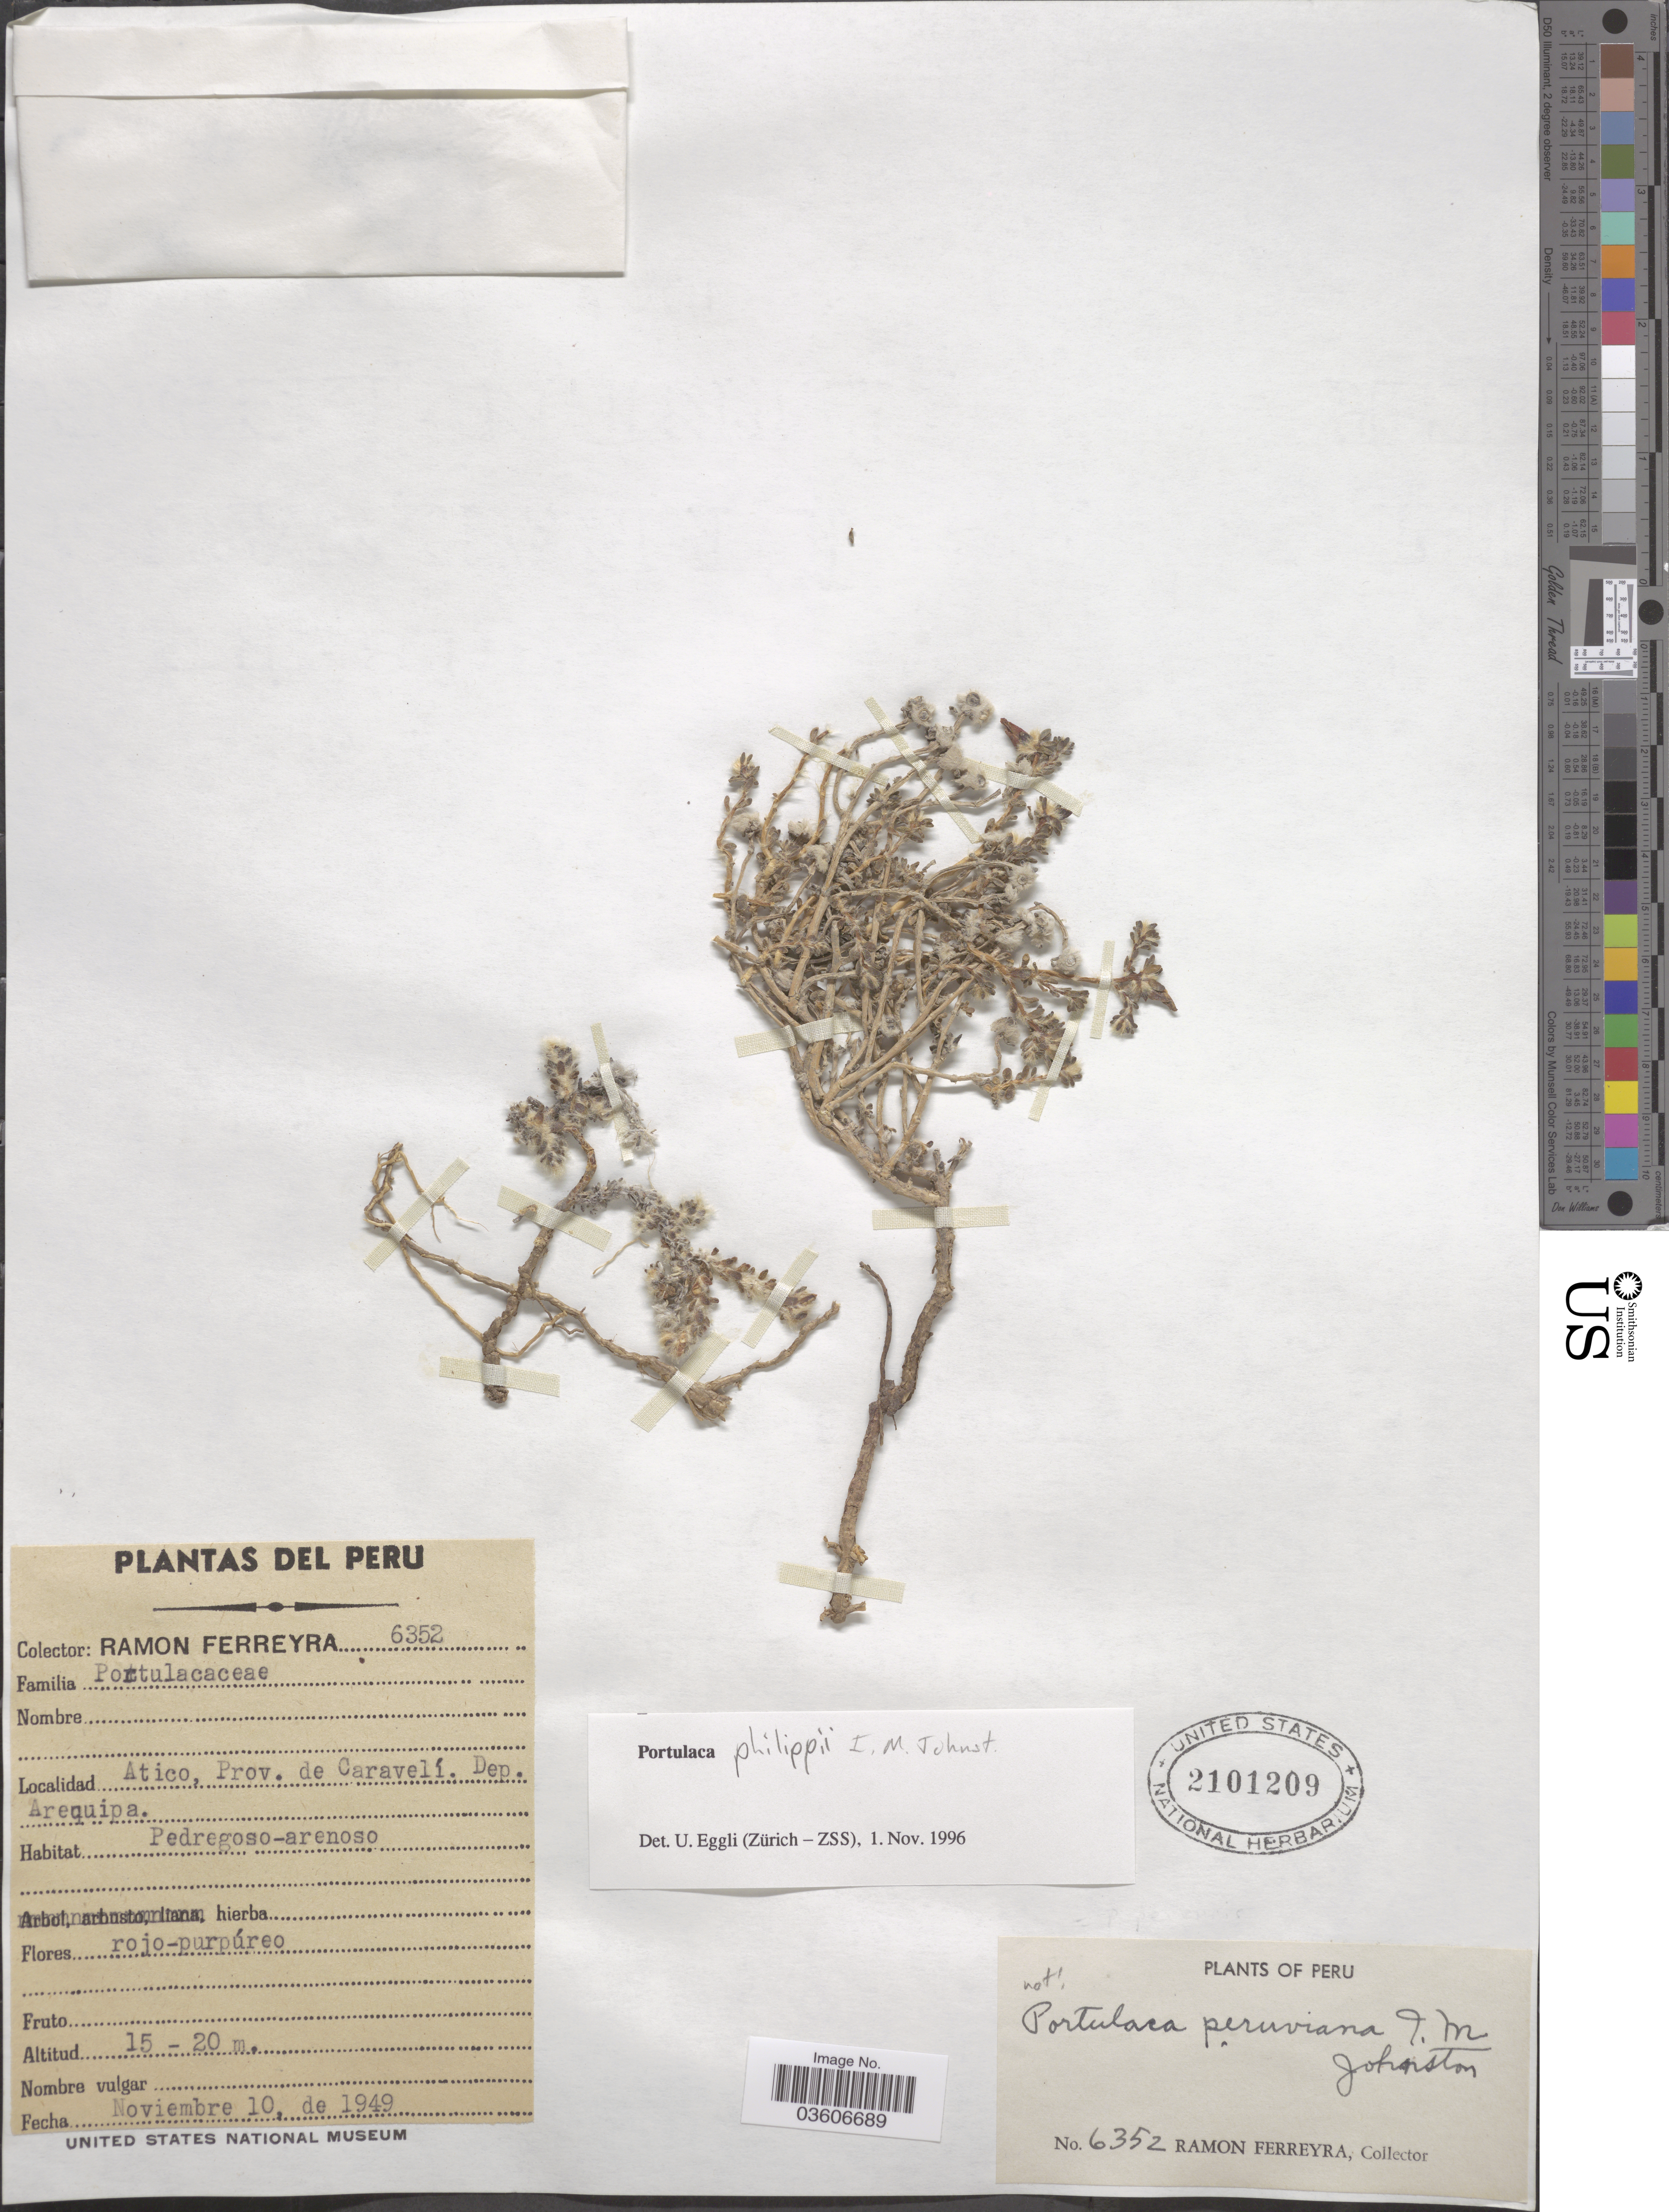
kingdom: Plantae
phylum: Tracheophyta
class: Magnoliopsida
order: Caryophyllales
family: Portulacaceae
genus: Portulaca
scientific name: Portulaca philippii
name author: I.M. Johnst.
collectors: R. A. Ferreyra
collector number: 6352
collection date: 1949-11-10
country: Peru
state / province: Arequipa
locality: Atico, Prov. de Caravelí. Dep. Arequipa.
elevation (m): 15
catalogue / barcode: US 2101209